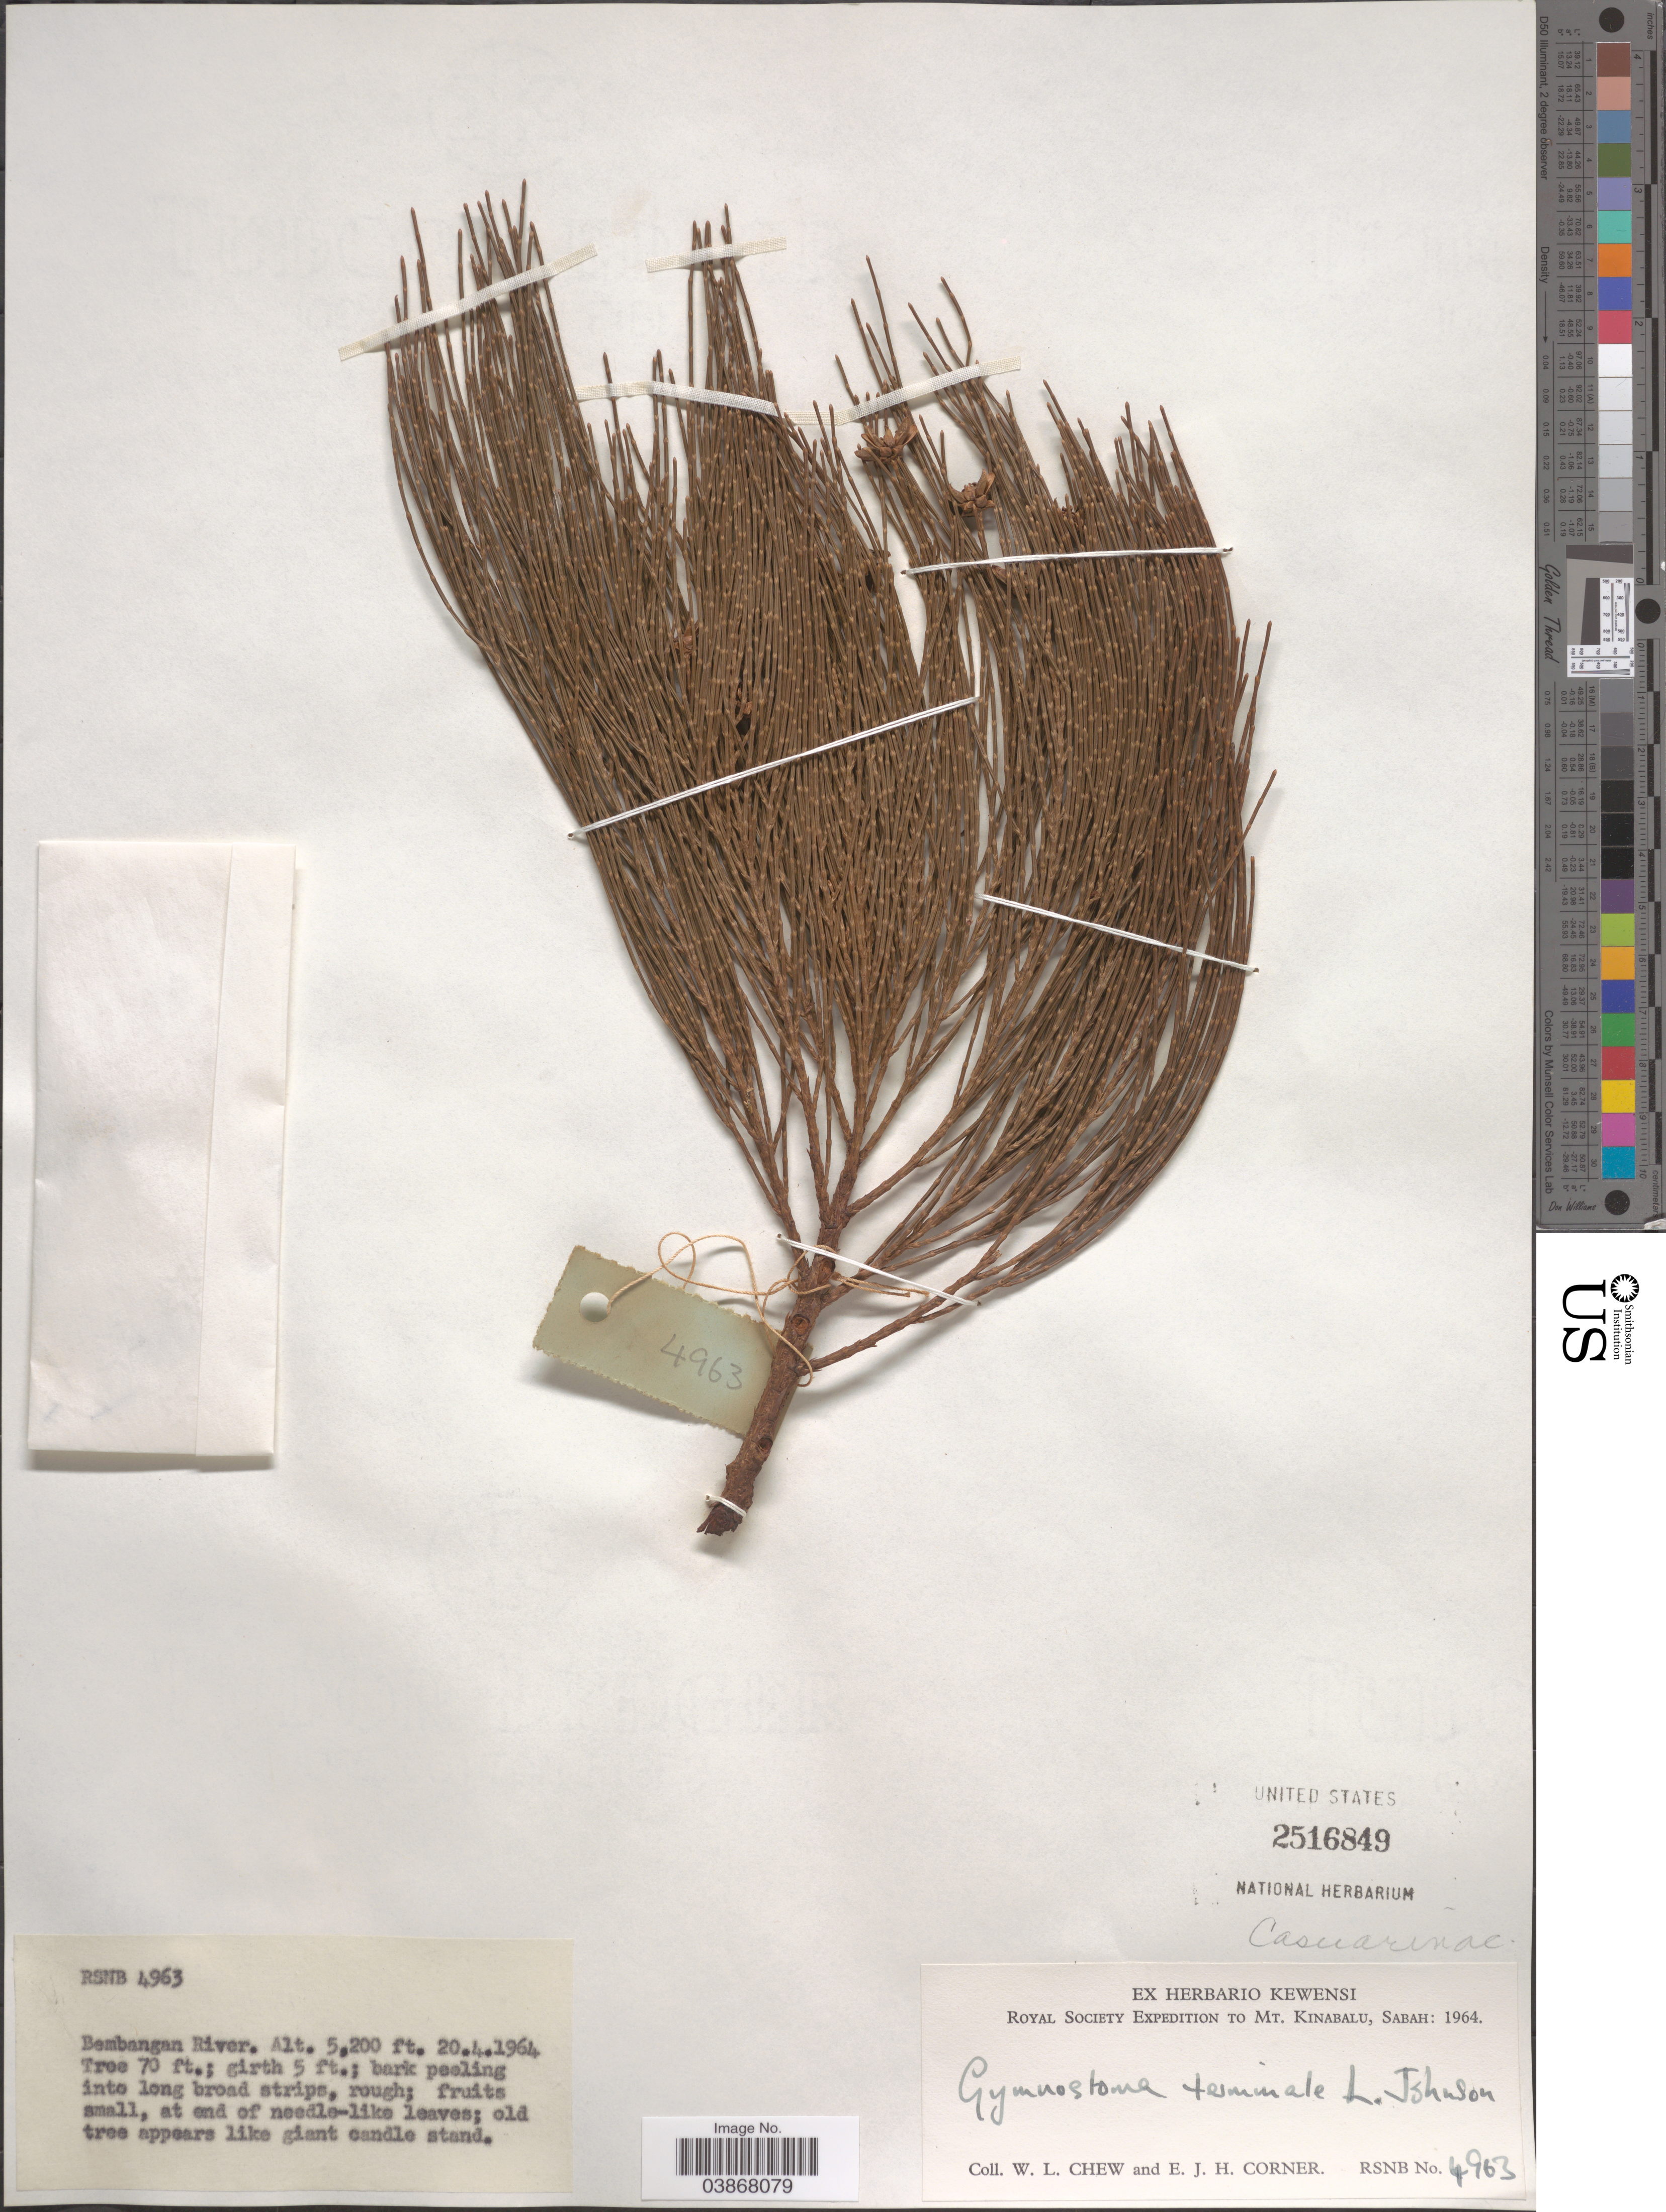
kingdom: Plantae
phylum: Tracheophyta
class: Magnoliopsida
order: Fagales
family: Casuarinaceae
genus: Gymnostoma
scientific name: Gymnostoma terminale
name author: L.A.S. Johnson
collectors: W. Chew & E. Corner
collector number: RSNB 4963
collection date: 1964-04-20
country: Malaysia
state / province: Sabah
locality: Mt. Kinabalu. Bembangan River.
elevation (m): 1585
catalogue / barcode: US 2516849